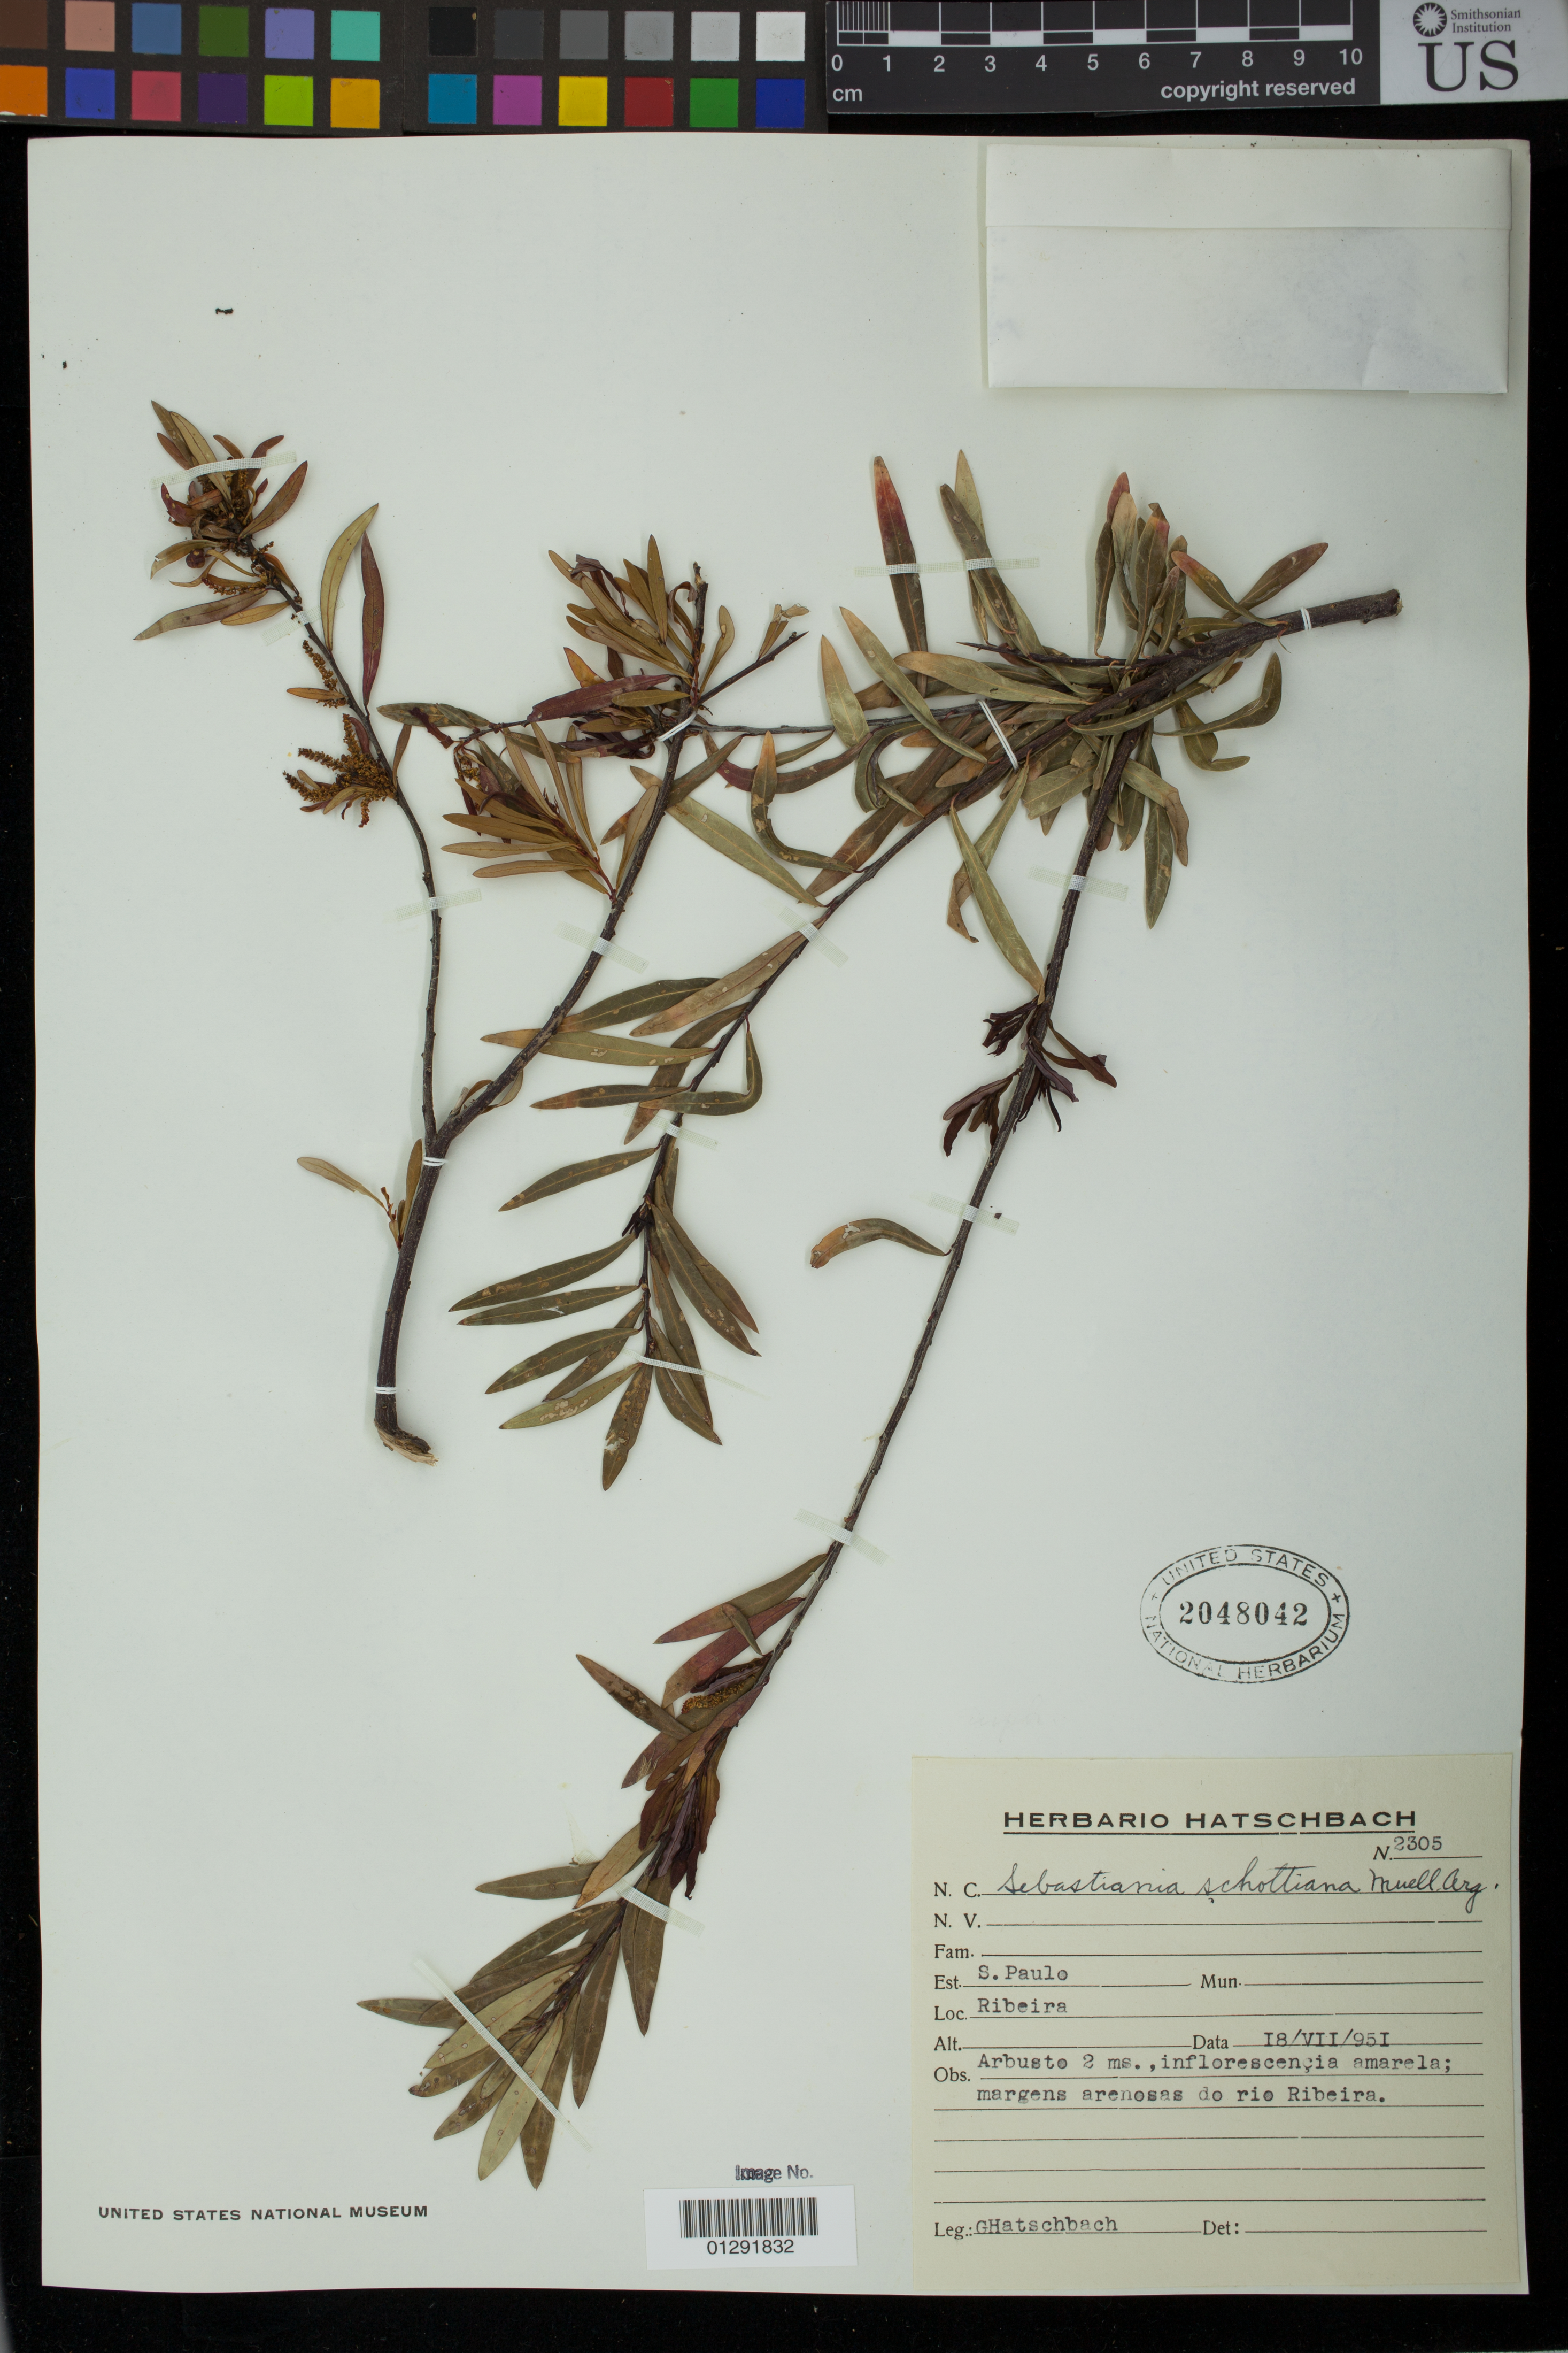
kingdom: Plantae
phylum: Tracheophyta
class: Magnoliopsida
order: Malpighiales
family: Euphorbiaceae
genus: Sebastiania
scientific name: Sebastiania schottiana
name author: (Müll. Arg.) Müll. Arg.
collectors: G. Hatschbach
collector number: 2305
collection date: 1951-07-18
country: Brazil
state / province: Sao Paulo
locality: Ribeira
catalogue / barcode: US 2048042